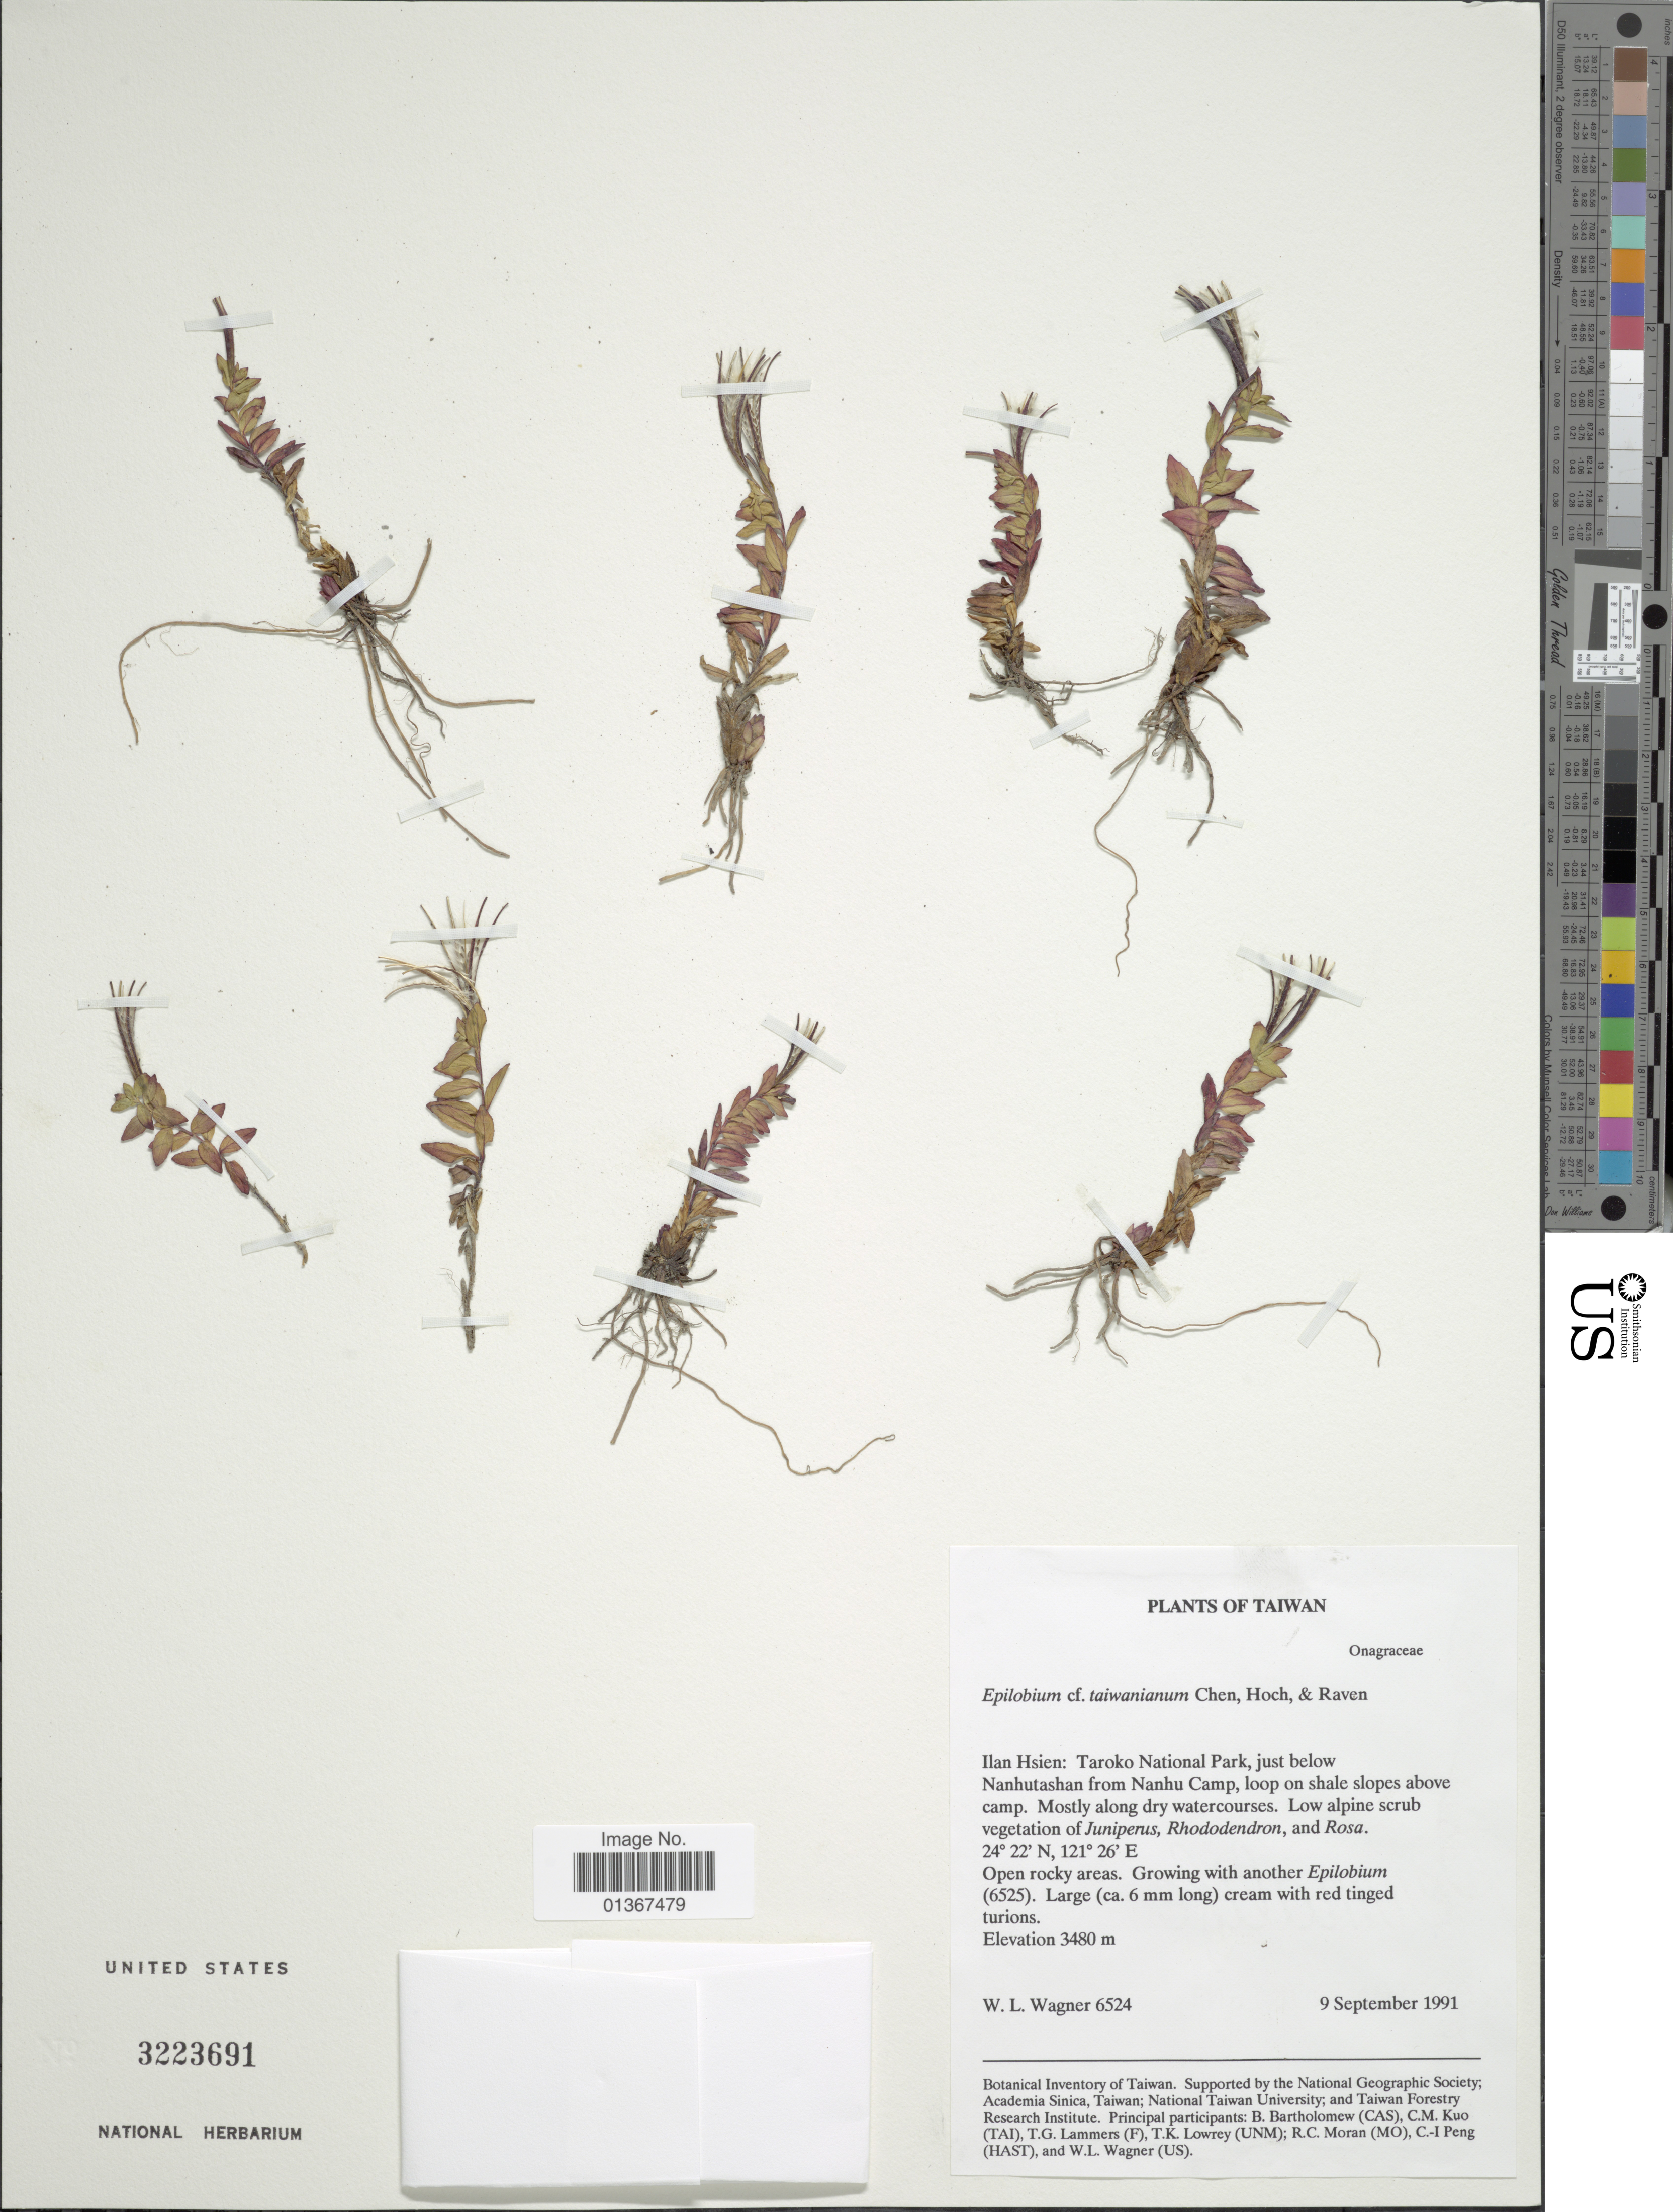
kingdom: Plantae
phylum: Tracheophyta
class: Magnoliopsida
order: Myrtales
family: Onagraceae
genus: Epilobium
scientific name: Epilobium taiwanianum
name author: C.J. Chen et al.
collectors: W. L. Wagner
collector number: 6524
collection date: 1991-09-09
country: Taiwan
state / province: Ilan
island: Taiwan [Formosa]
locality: Ilan Hsien: Taroko National Park, just below Nanhutashan from Nanhu Camp, loop on shale slopes above camp.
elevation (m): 3480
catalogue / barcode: US 3223691